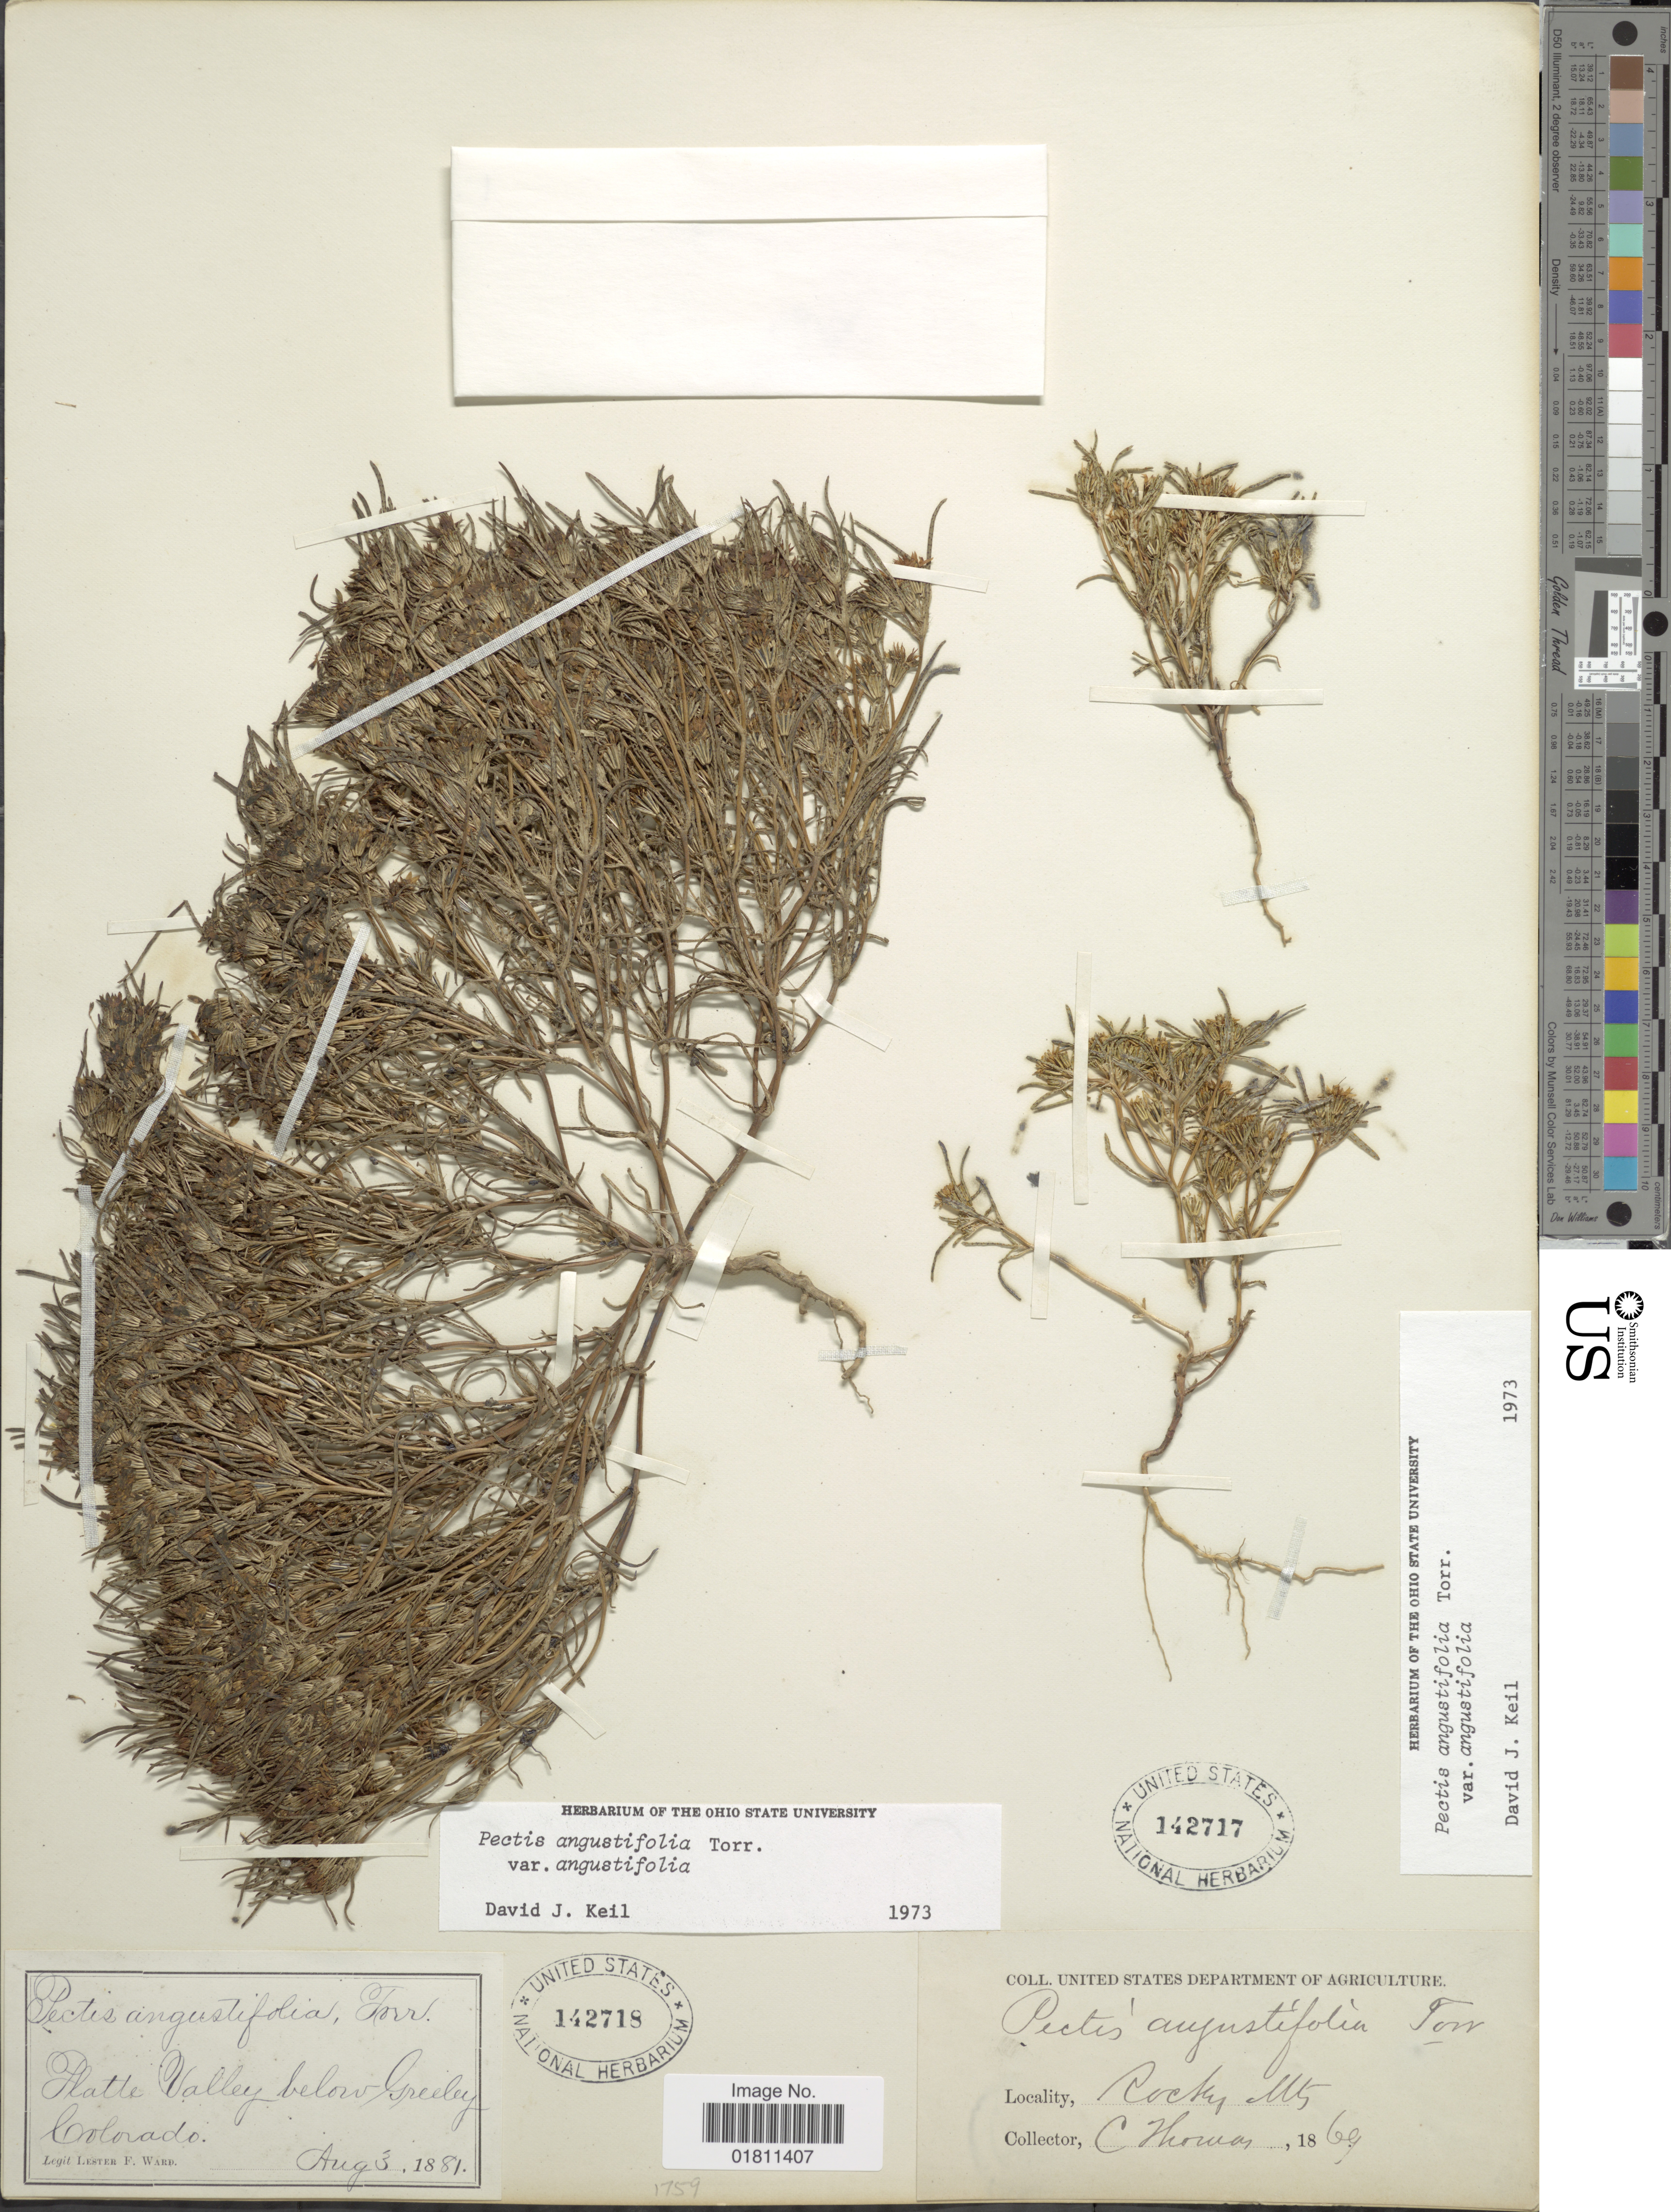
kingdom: Plantae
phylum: Tracheophyta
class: Magnoliopsida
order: Asterales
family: Asteraceae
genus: Pectis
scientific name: Pectis angustifolia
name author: Torr.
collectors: C. Thomas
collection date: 1869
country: United States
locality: Rocky Mts.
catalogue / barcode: US 142717-2